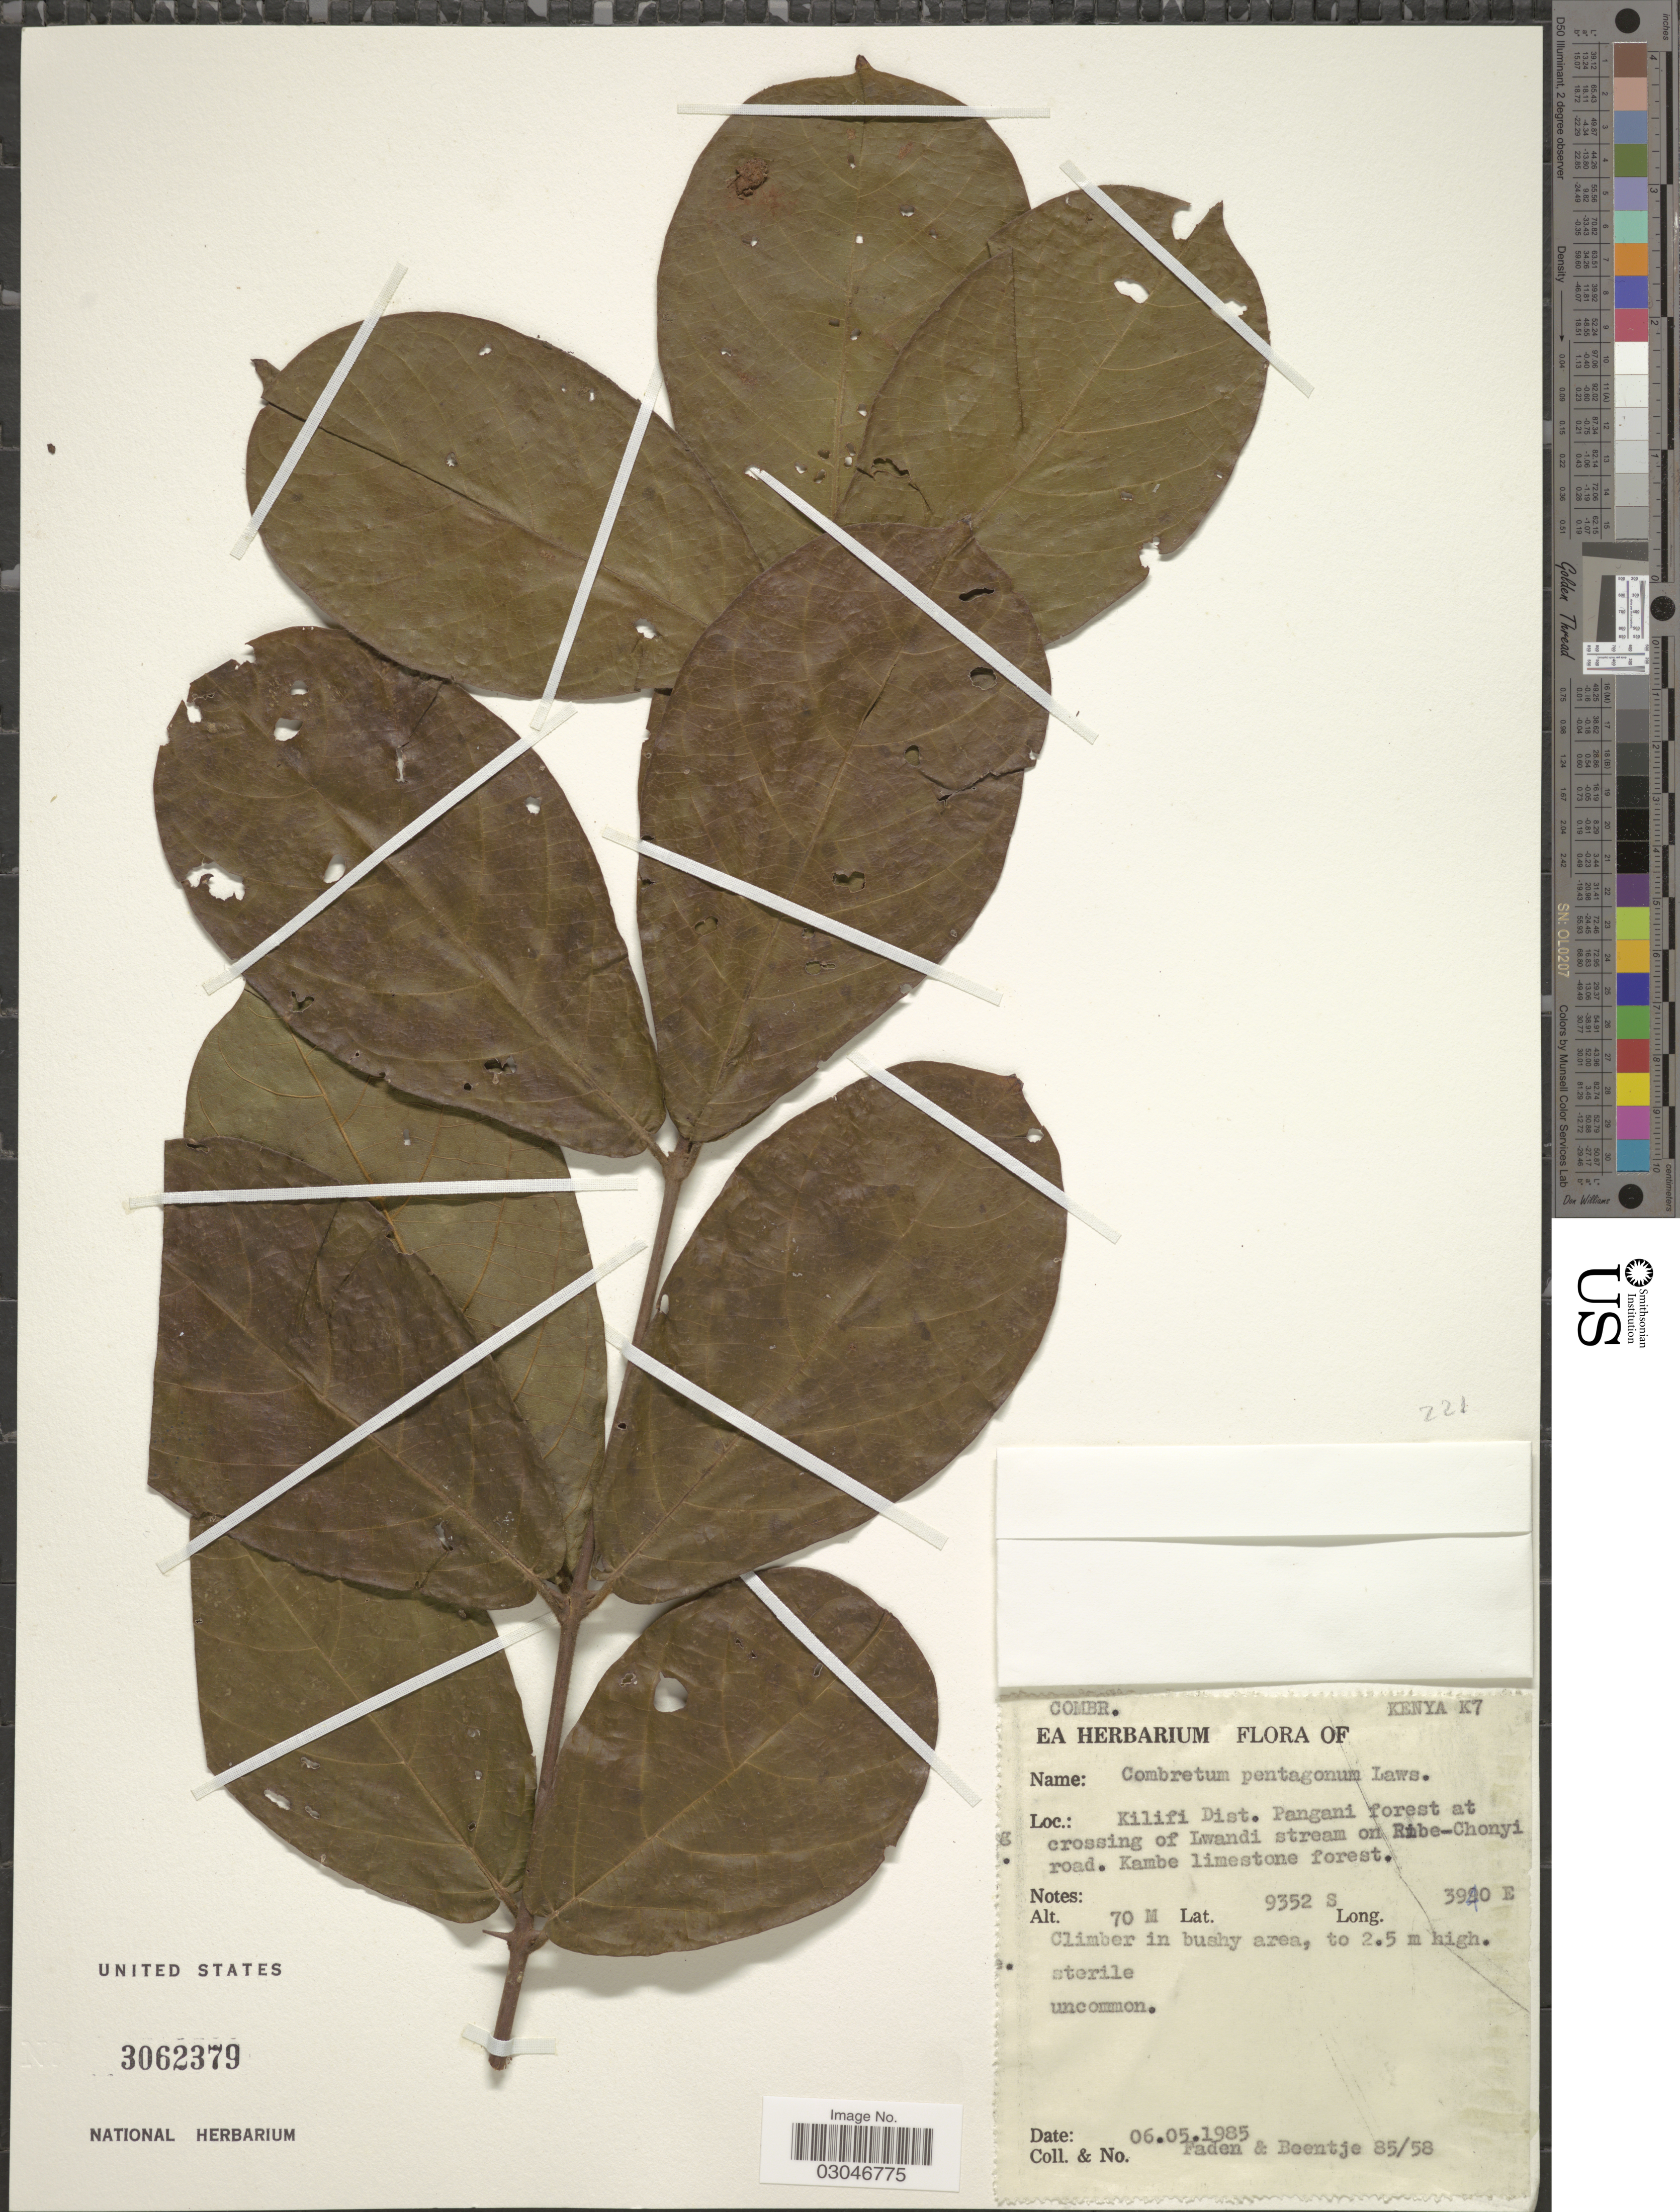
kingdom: Plantae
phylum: Tracheophyta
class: Magnoliopsida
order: Myrtales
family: Combretaceae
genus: Combretum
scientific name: Combretum pentagonum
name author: M.A. Lawson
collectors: -- Faden & -- Beentje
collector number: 85/58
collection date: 1985-05-06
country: Kenya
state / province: Kilifi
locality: Kilifi Dist. Pangani forest at crossing of Lwandi stream on Ribe-Chonyi road. Kambe limestone forest.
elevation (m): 70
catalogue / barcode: US 3062379